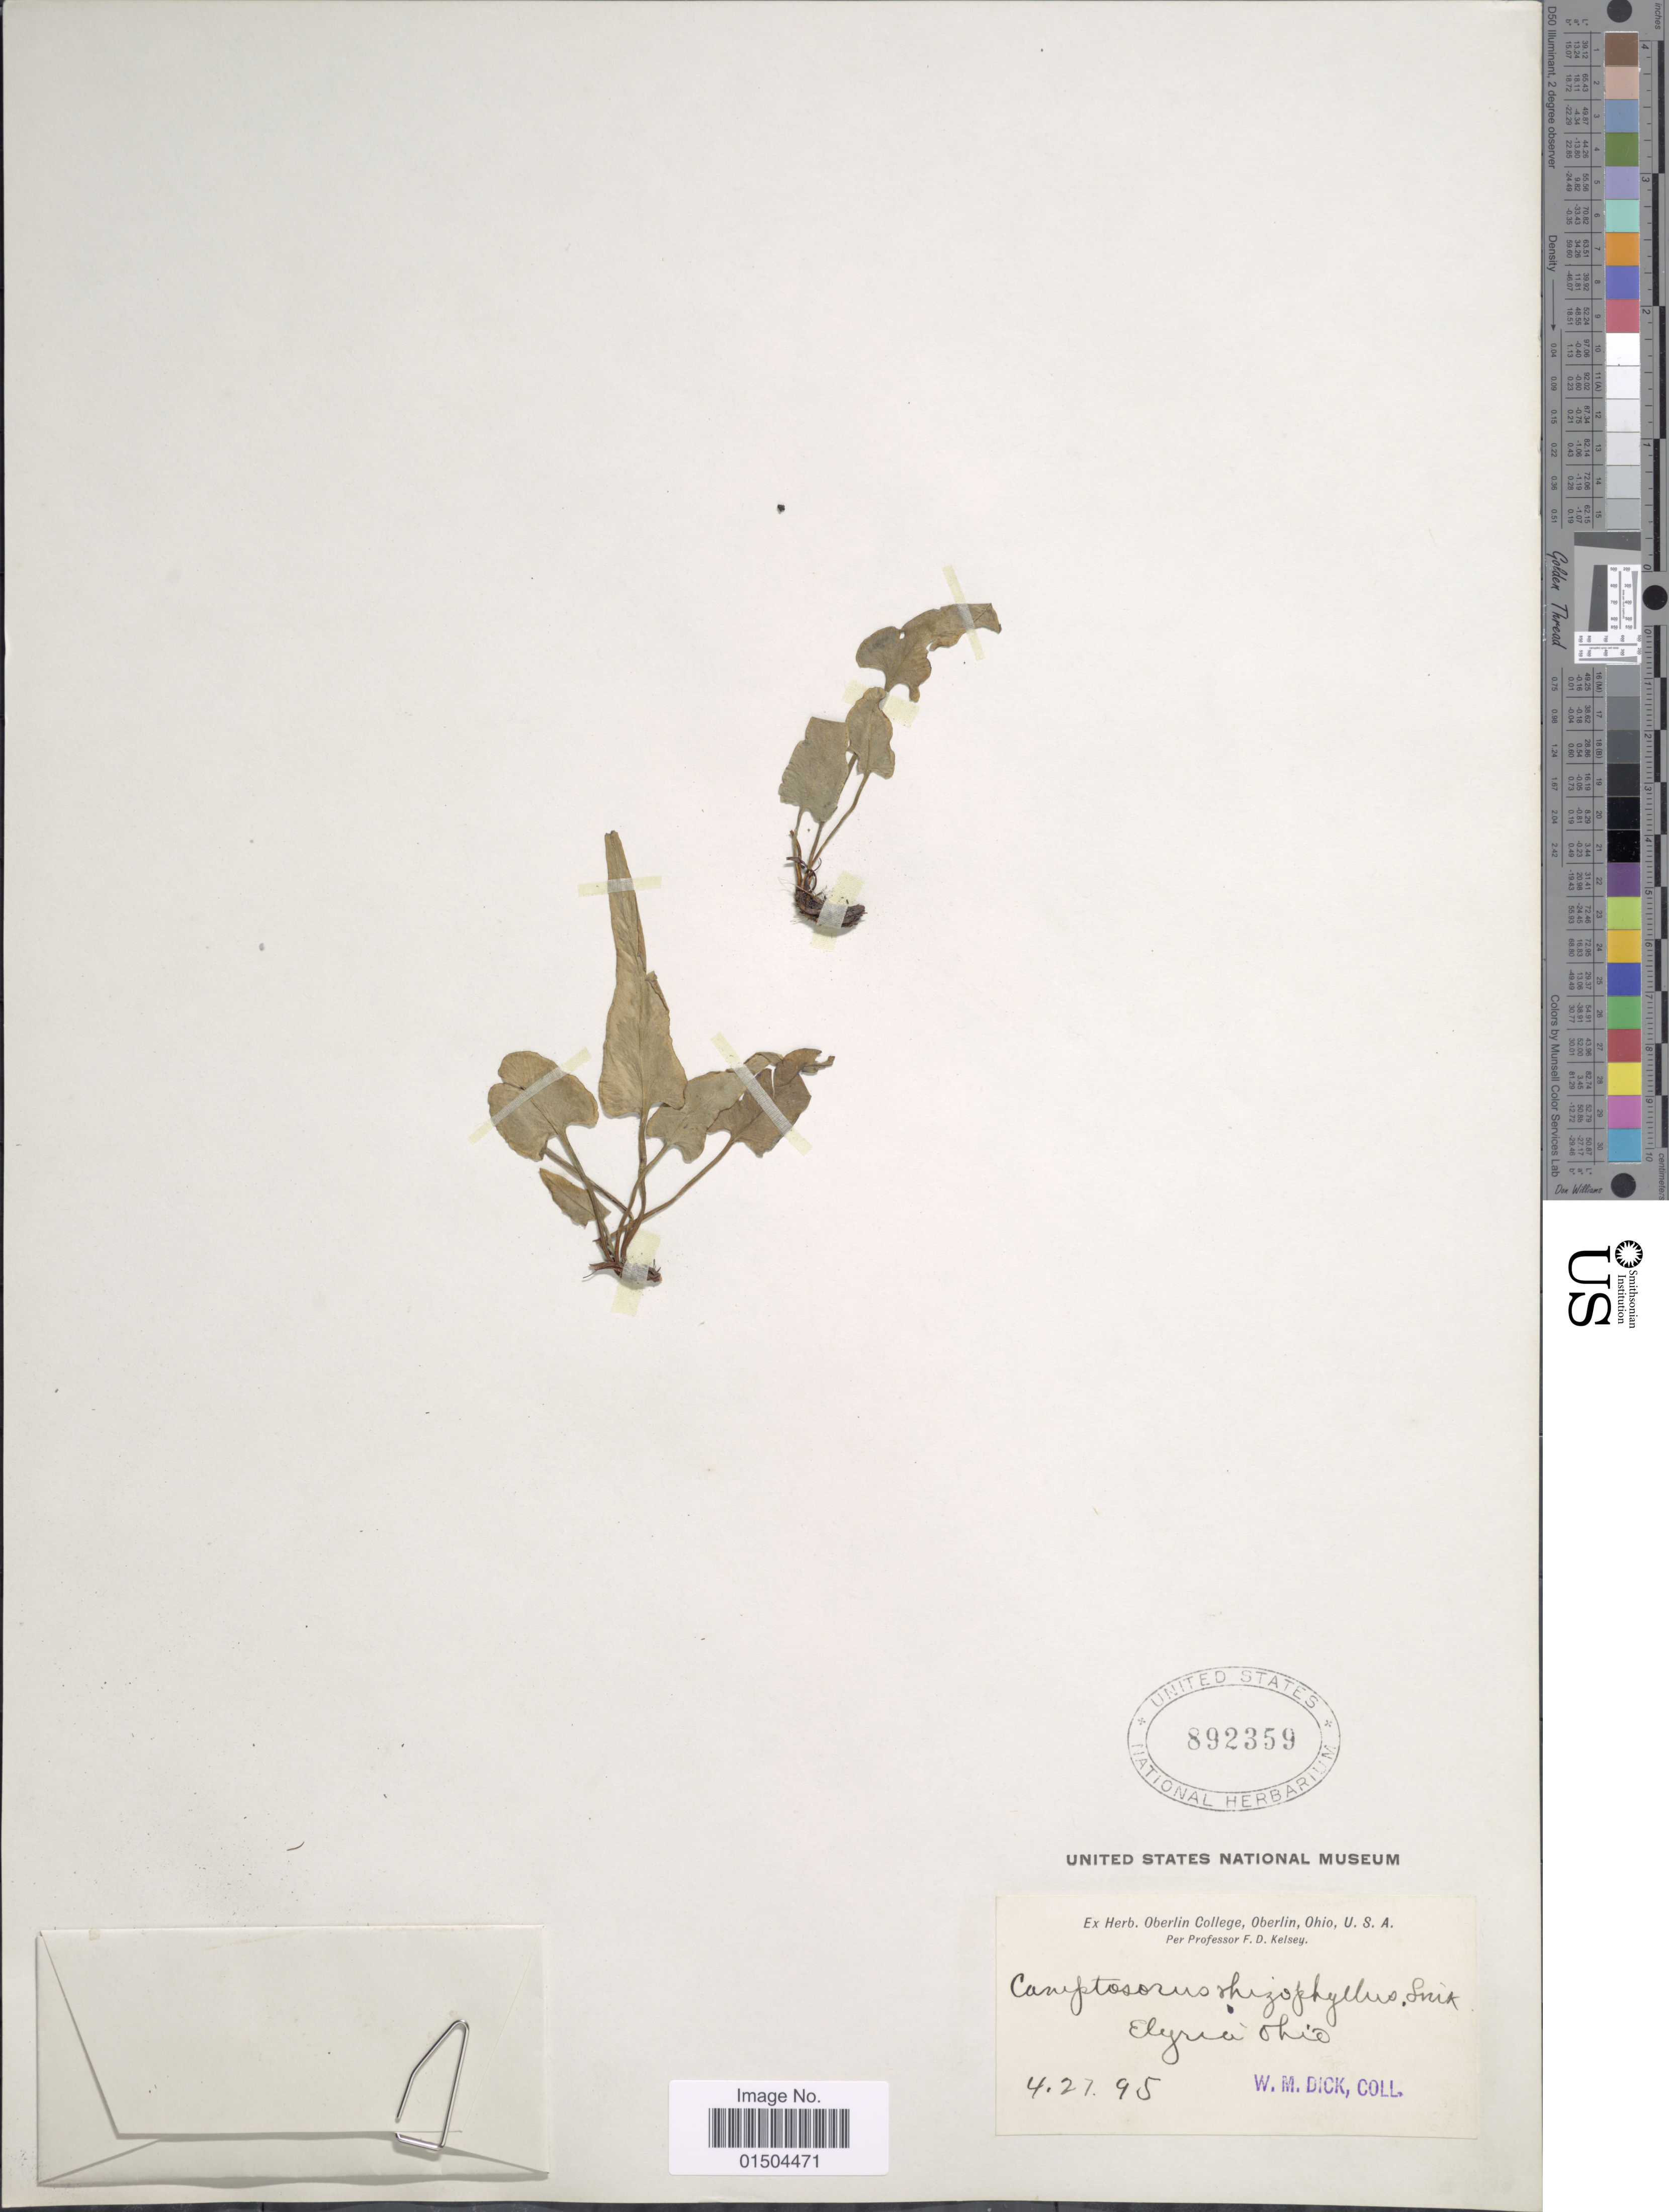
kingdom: Plantae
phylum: Tracheophyta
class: Polypodiopsida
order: Polypodiales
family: Aspleniaceae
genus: Asplenium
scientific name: Asplenium rhizophyllum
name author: L.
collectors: W. Dick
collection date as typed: Transcribed d/m/y: 27/4/95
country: United States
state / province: Ohio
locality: Elyria.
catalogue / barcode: US 892359